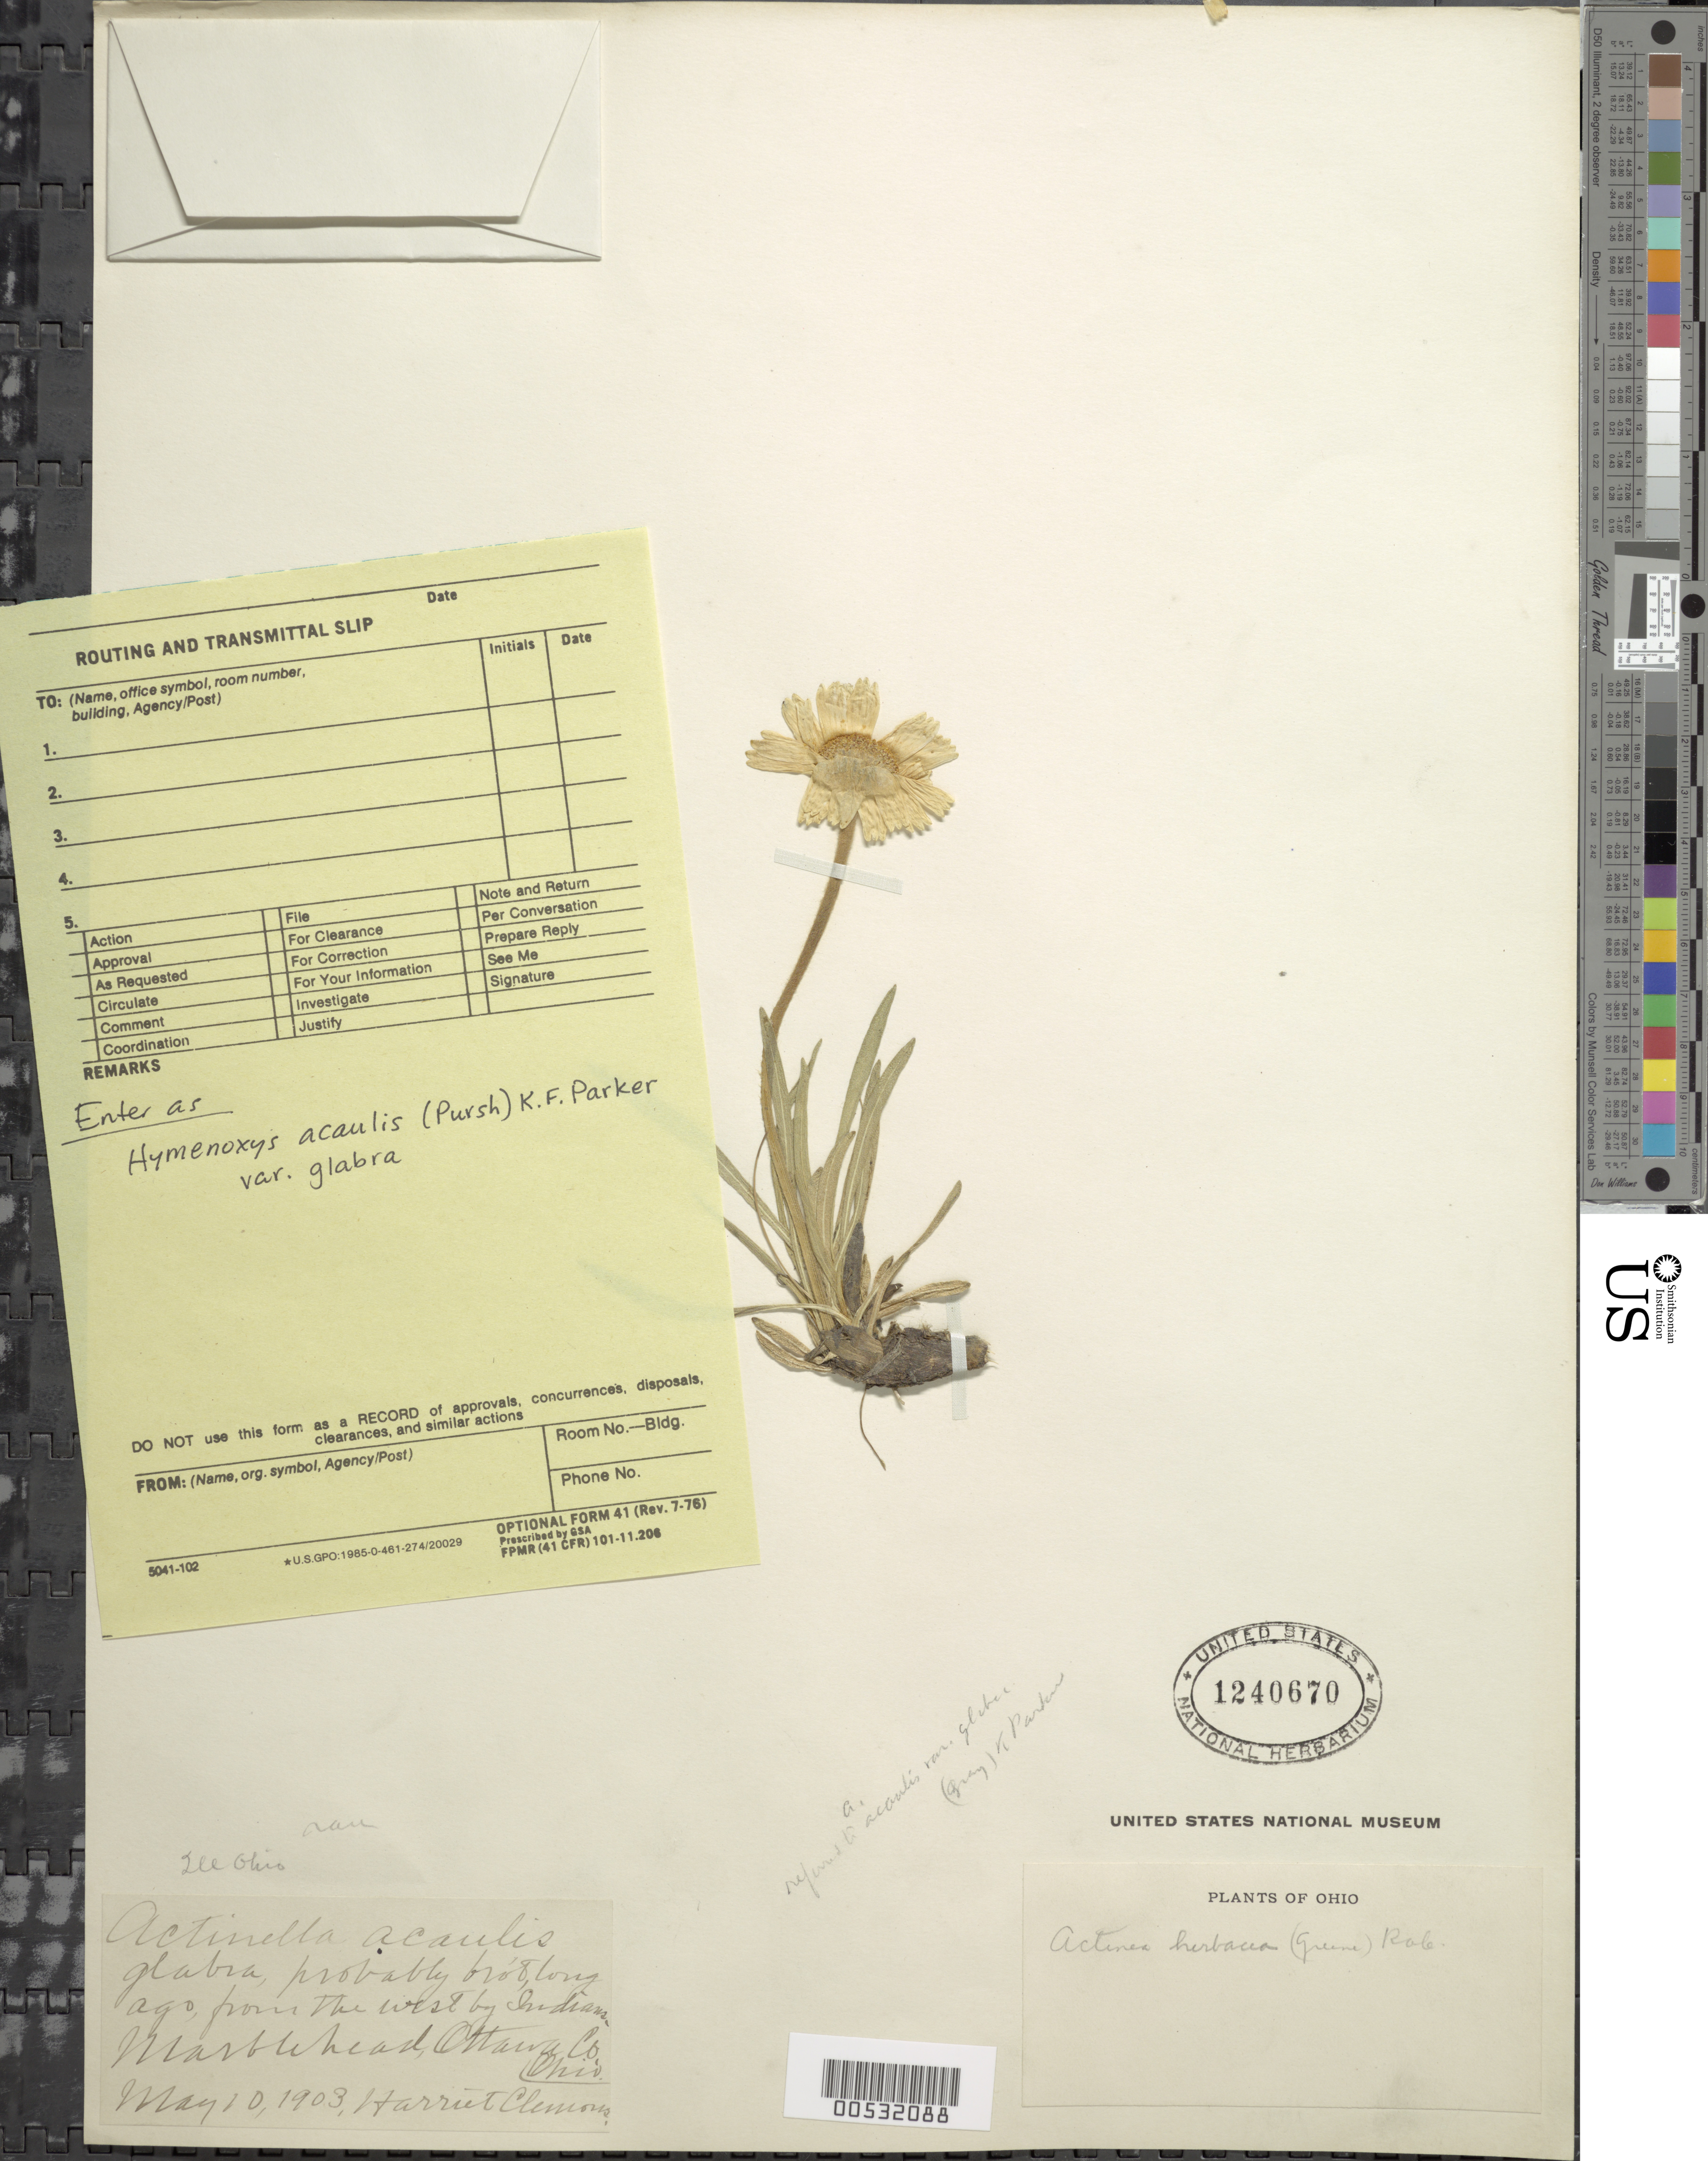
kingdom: Plantae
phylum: Tracheophyta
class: Magnoliopsida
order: Asterales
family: Asteraceae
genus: Actinea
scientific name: Actinea acaulis var. glabra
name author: (A. Gray) Cronq.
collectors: H. Clemons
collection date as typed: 10 May 1903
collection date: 1903-05-10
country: United States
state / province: Ohio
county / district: Ottawa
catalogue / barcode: US 1240670